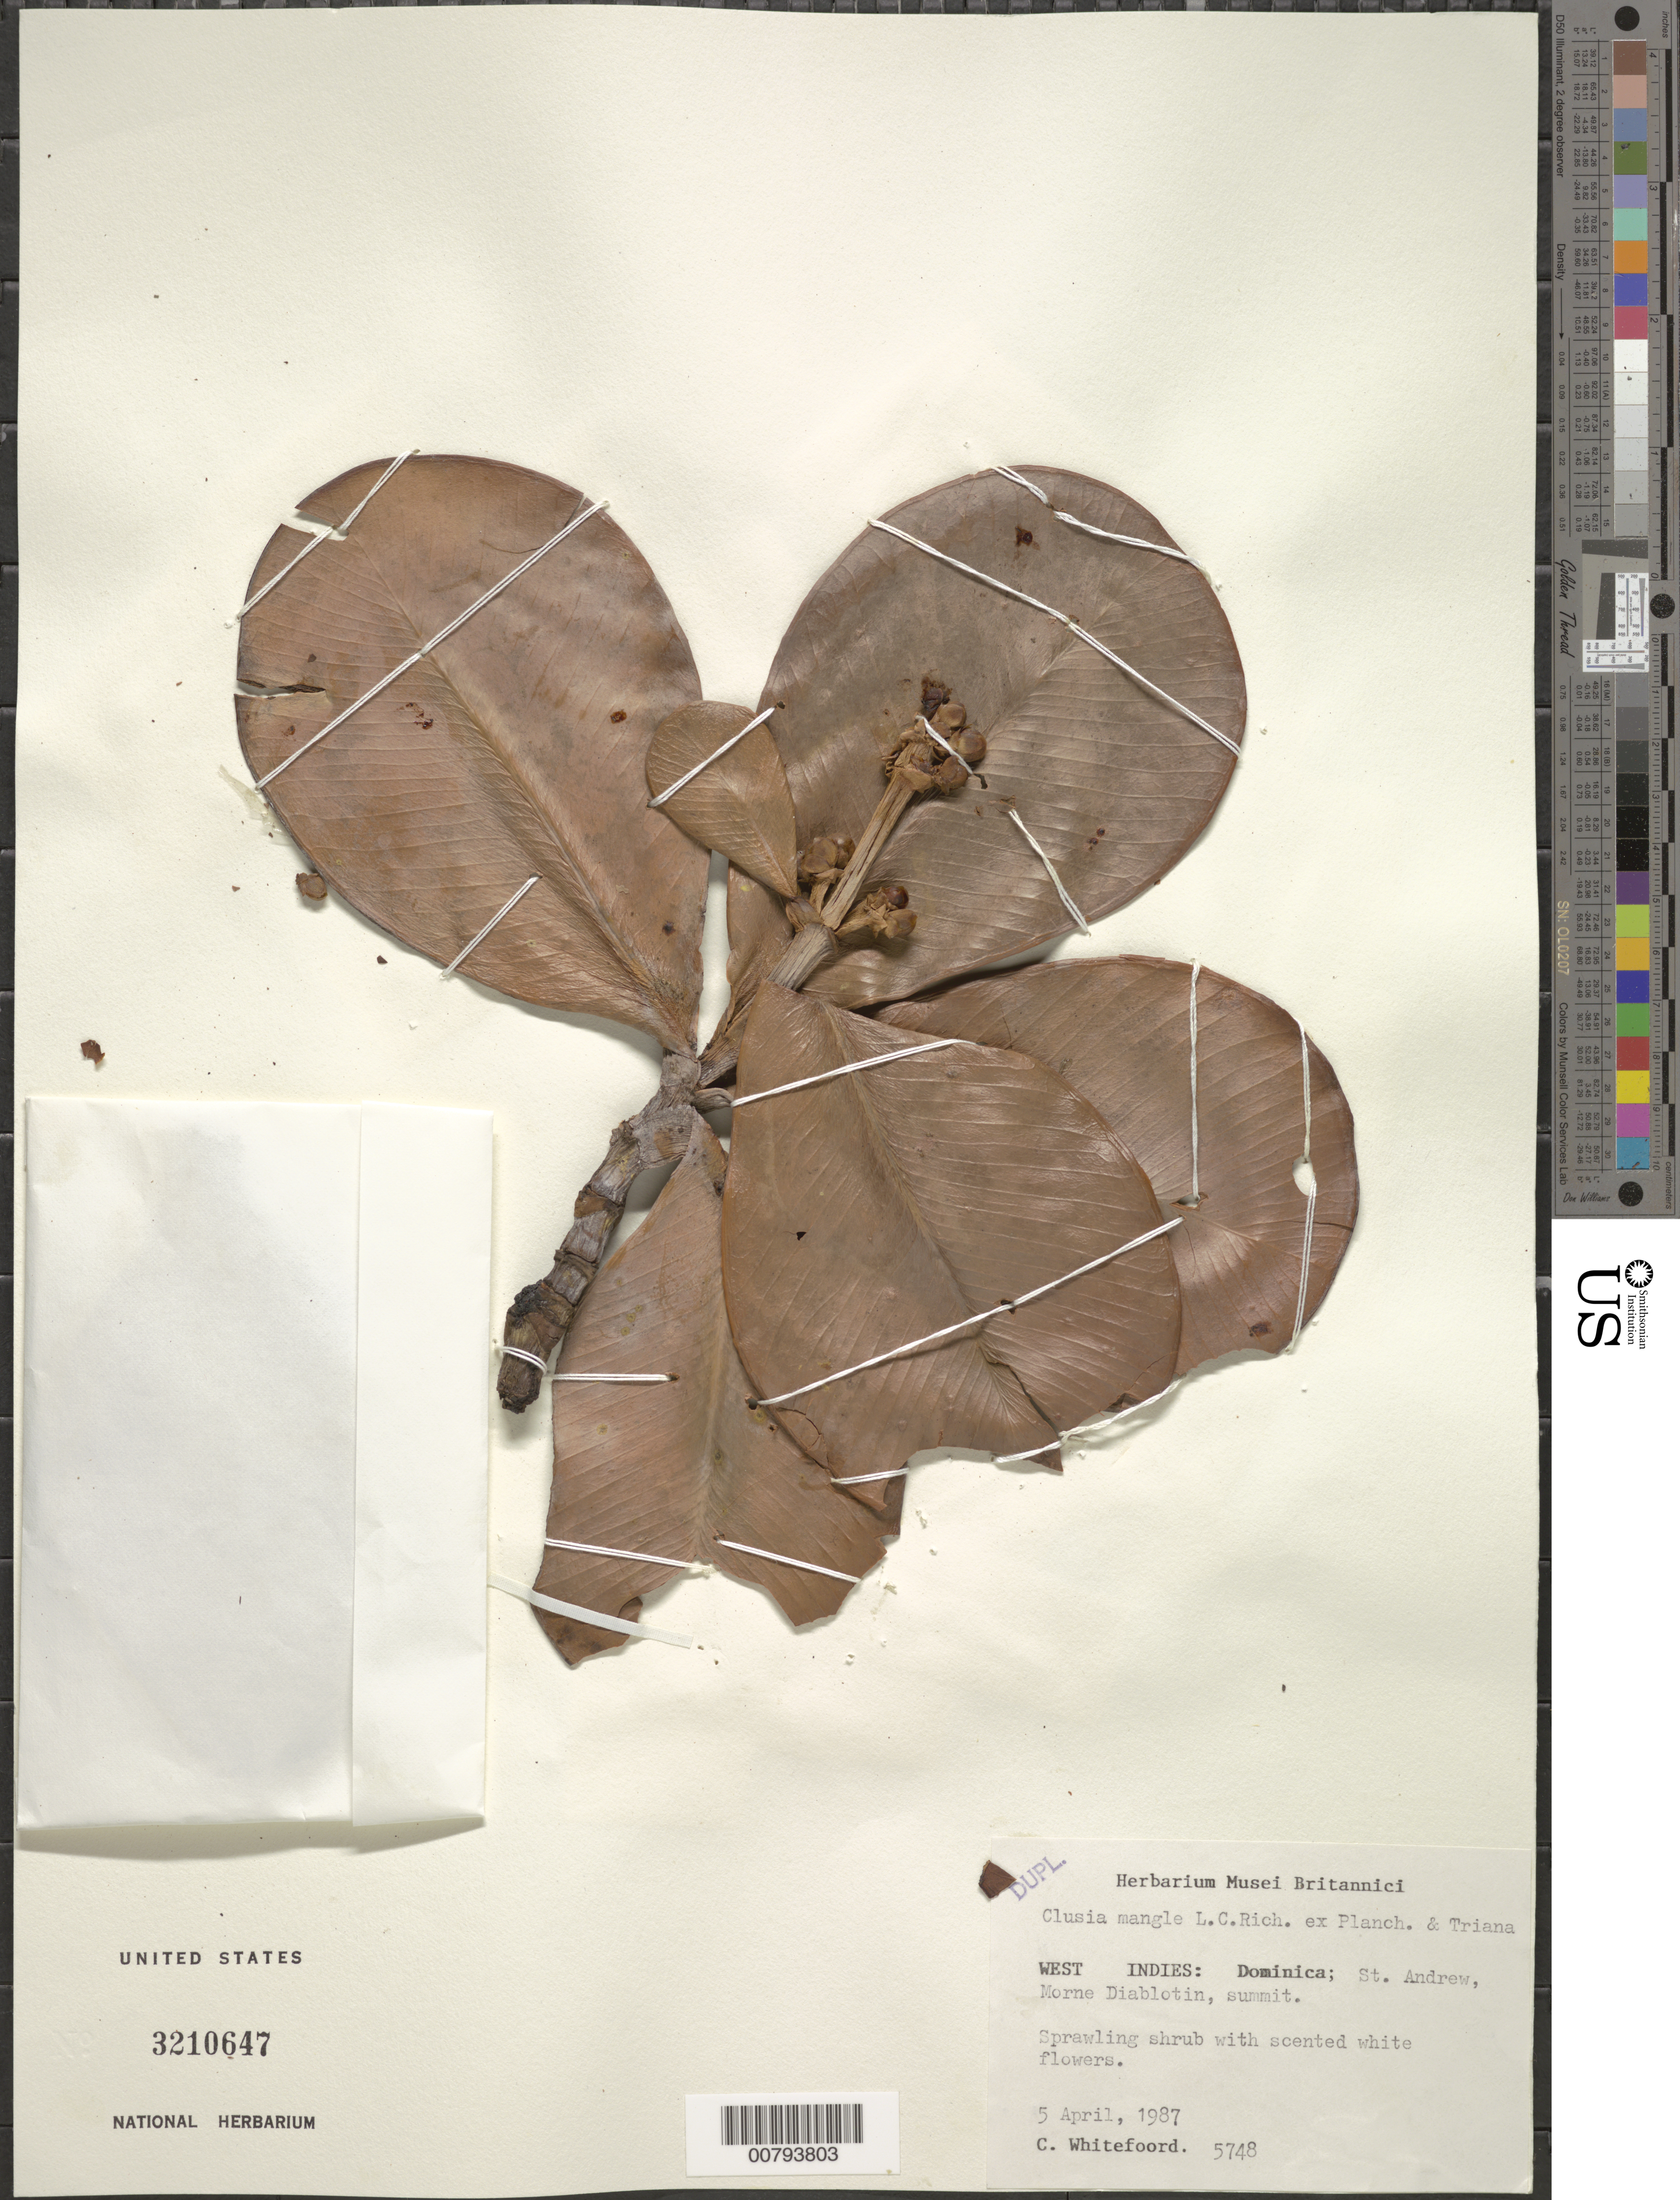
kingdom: Plantae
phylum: Tracheophyta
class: Magnoliopsida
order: Malpighiales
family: Clusiaceae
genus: Clusia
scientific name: Clusia mangle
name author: Rich. ex Planch. & Triana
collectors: C. Whitefoord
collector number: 5748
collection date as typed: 05 Apr 1987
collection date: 1987-04-05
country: Dominica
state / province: St. Andrew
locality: Morne Diablotin, summit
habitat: Morne summit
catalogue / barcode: US 3210647